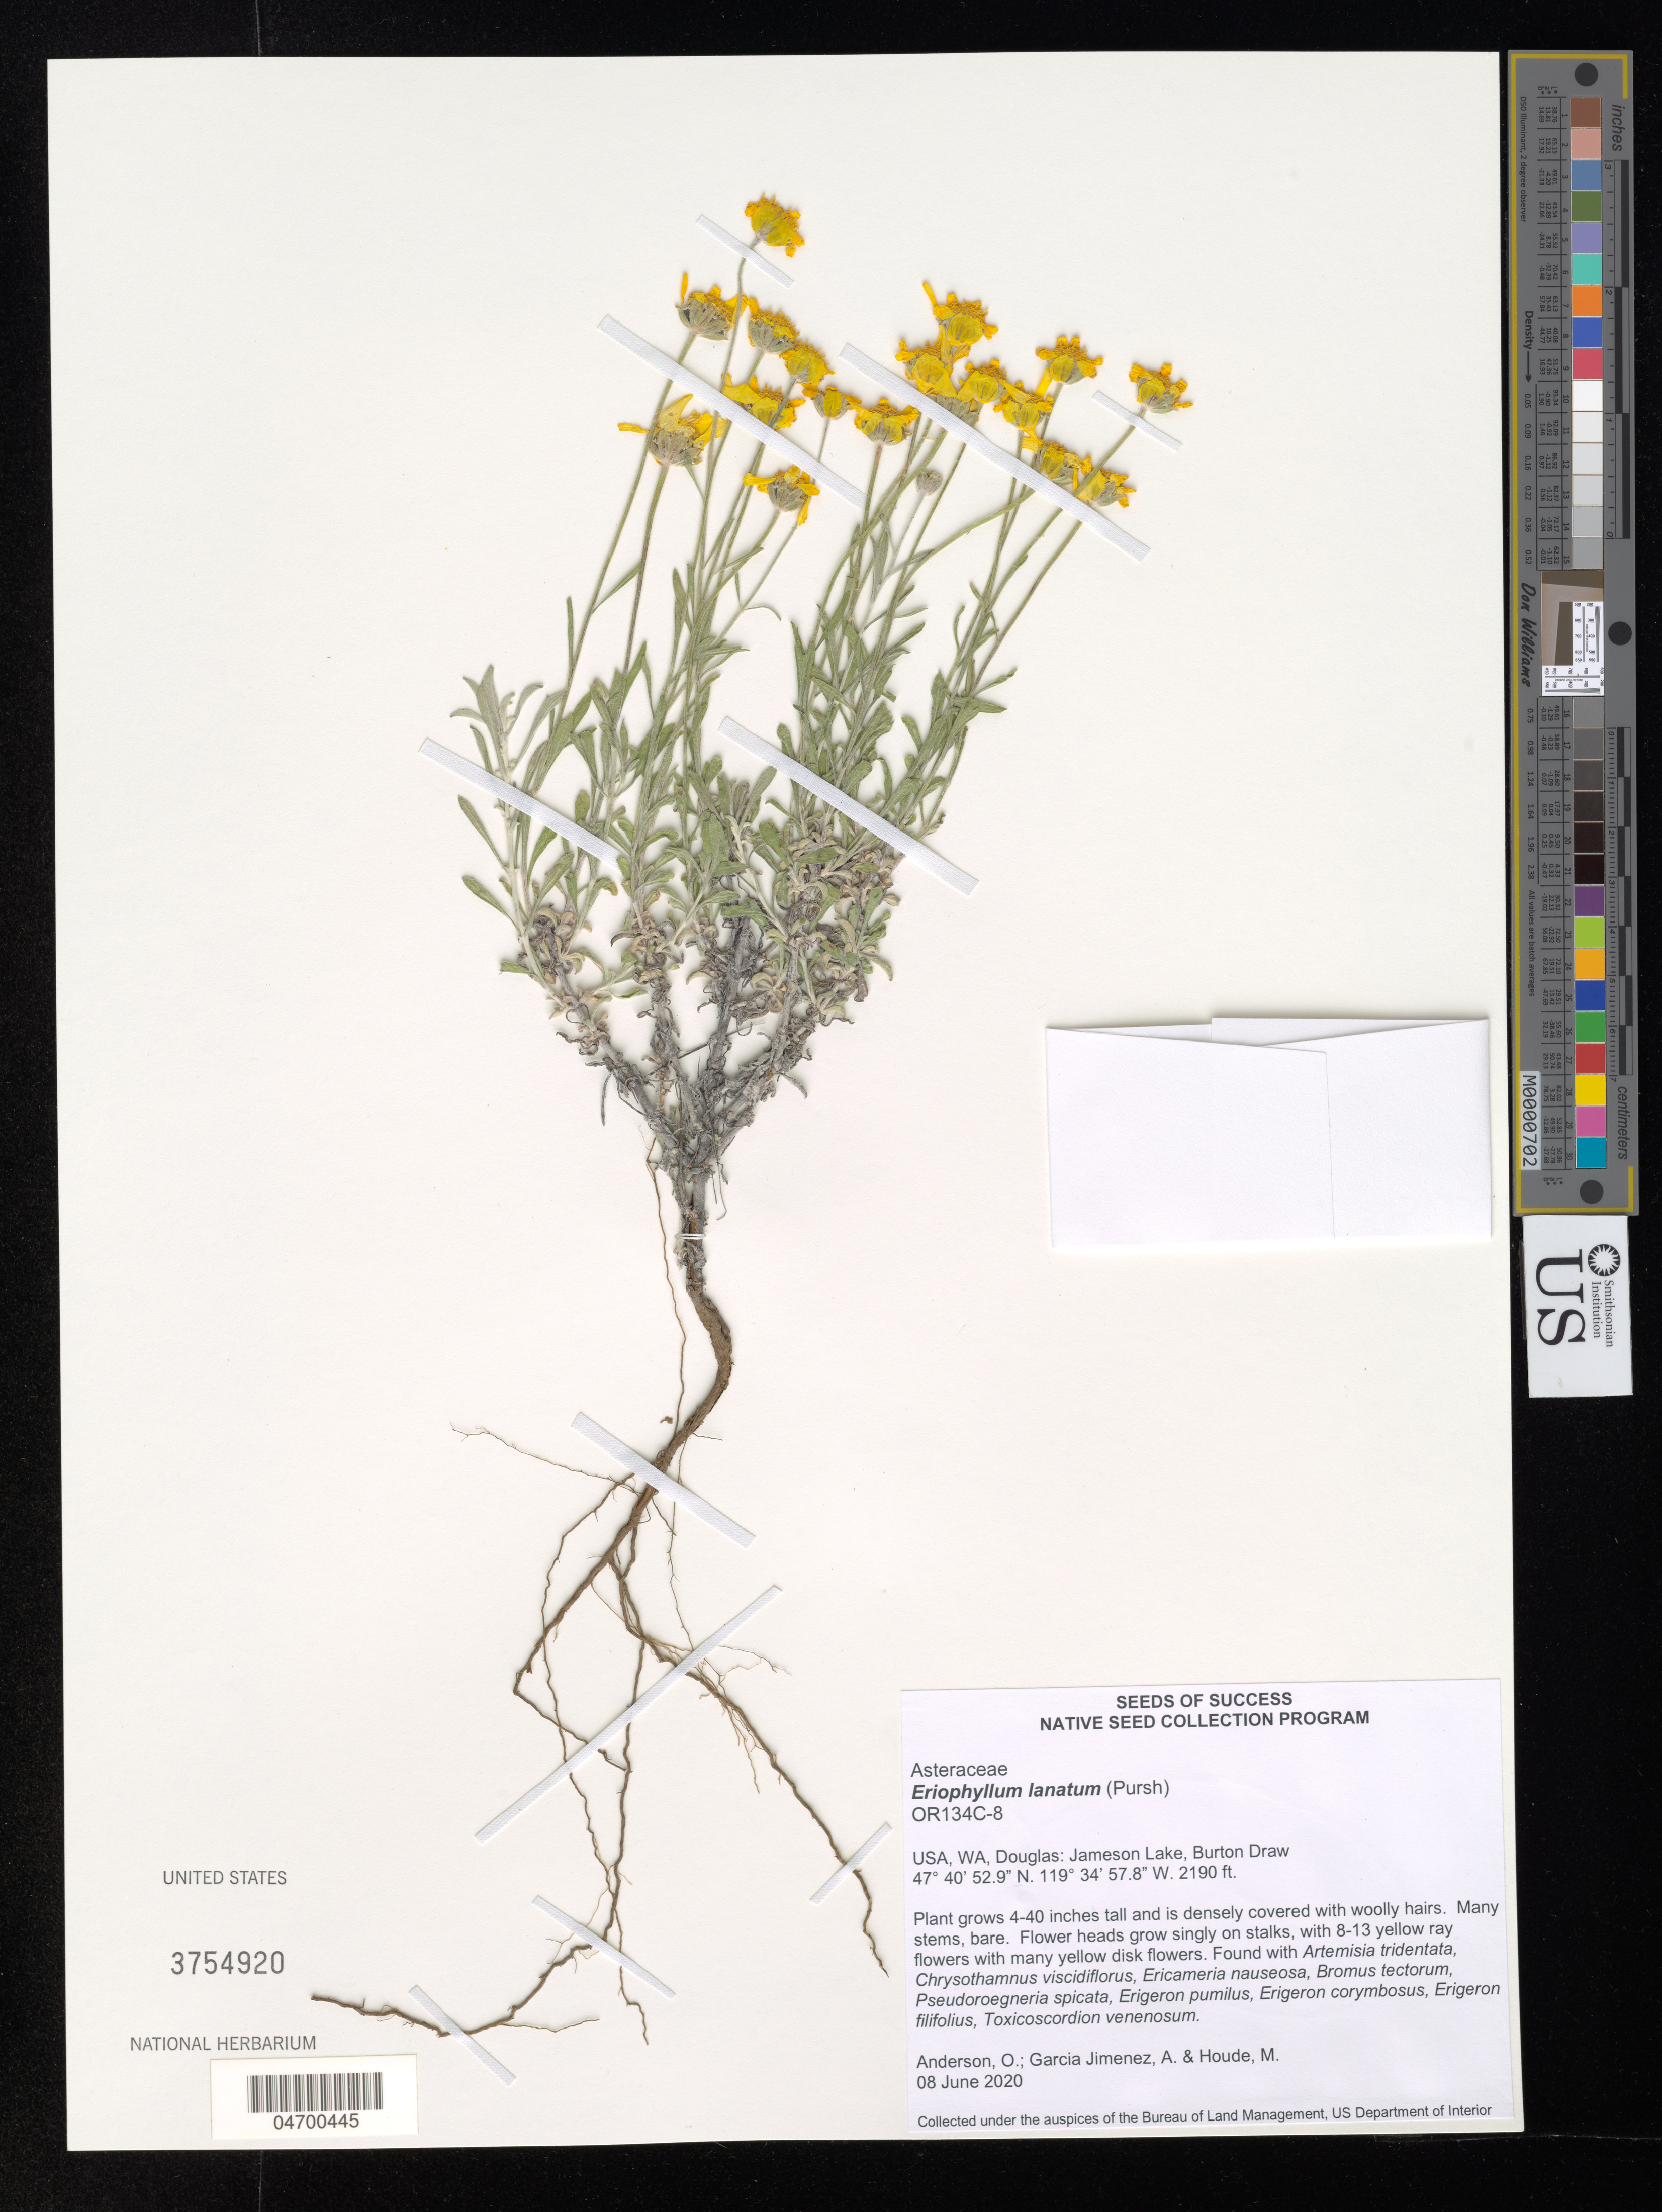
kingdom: Plantae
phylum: Tracheophyta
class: Magnoliopsida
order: Asterales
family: Asteraceae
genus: Eriophyllum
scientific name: Eriophyllum lanatum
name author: (Pursh) J. Forbes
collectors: O. Anderson, A. Garcia Jimenez & H. Vielstich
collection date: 2020-06-08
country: United States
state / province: Washington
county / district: Douglas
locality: WA, Douglas: Jameson Lake, Burton Draw.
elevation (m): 668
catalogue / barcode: US 3754920